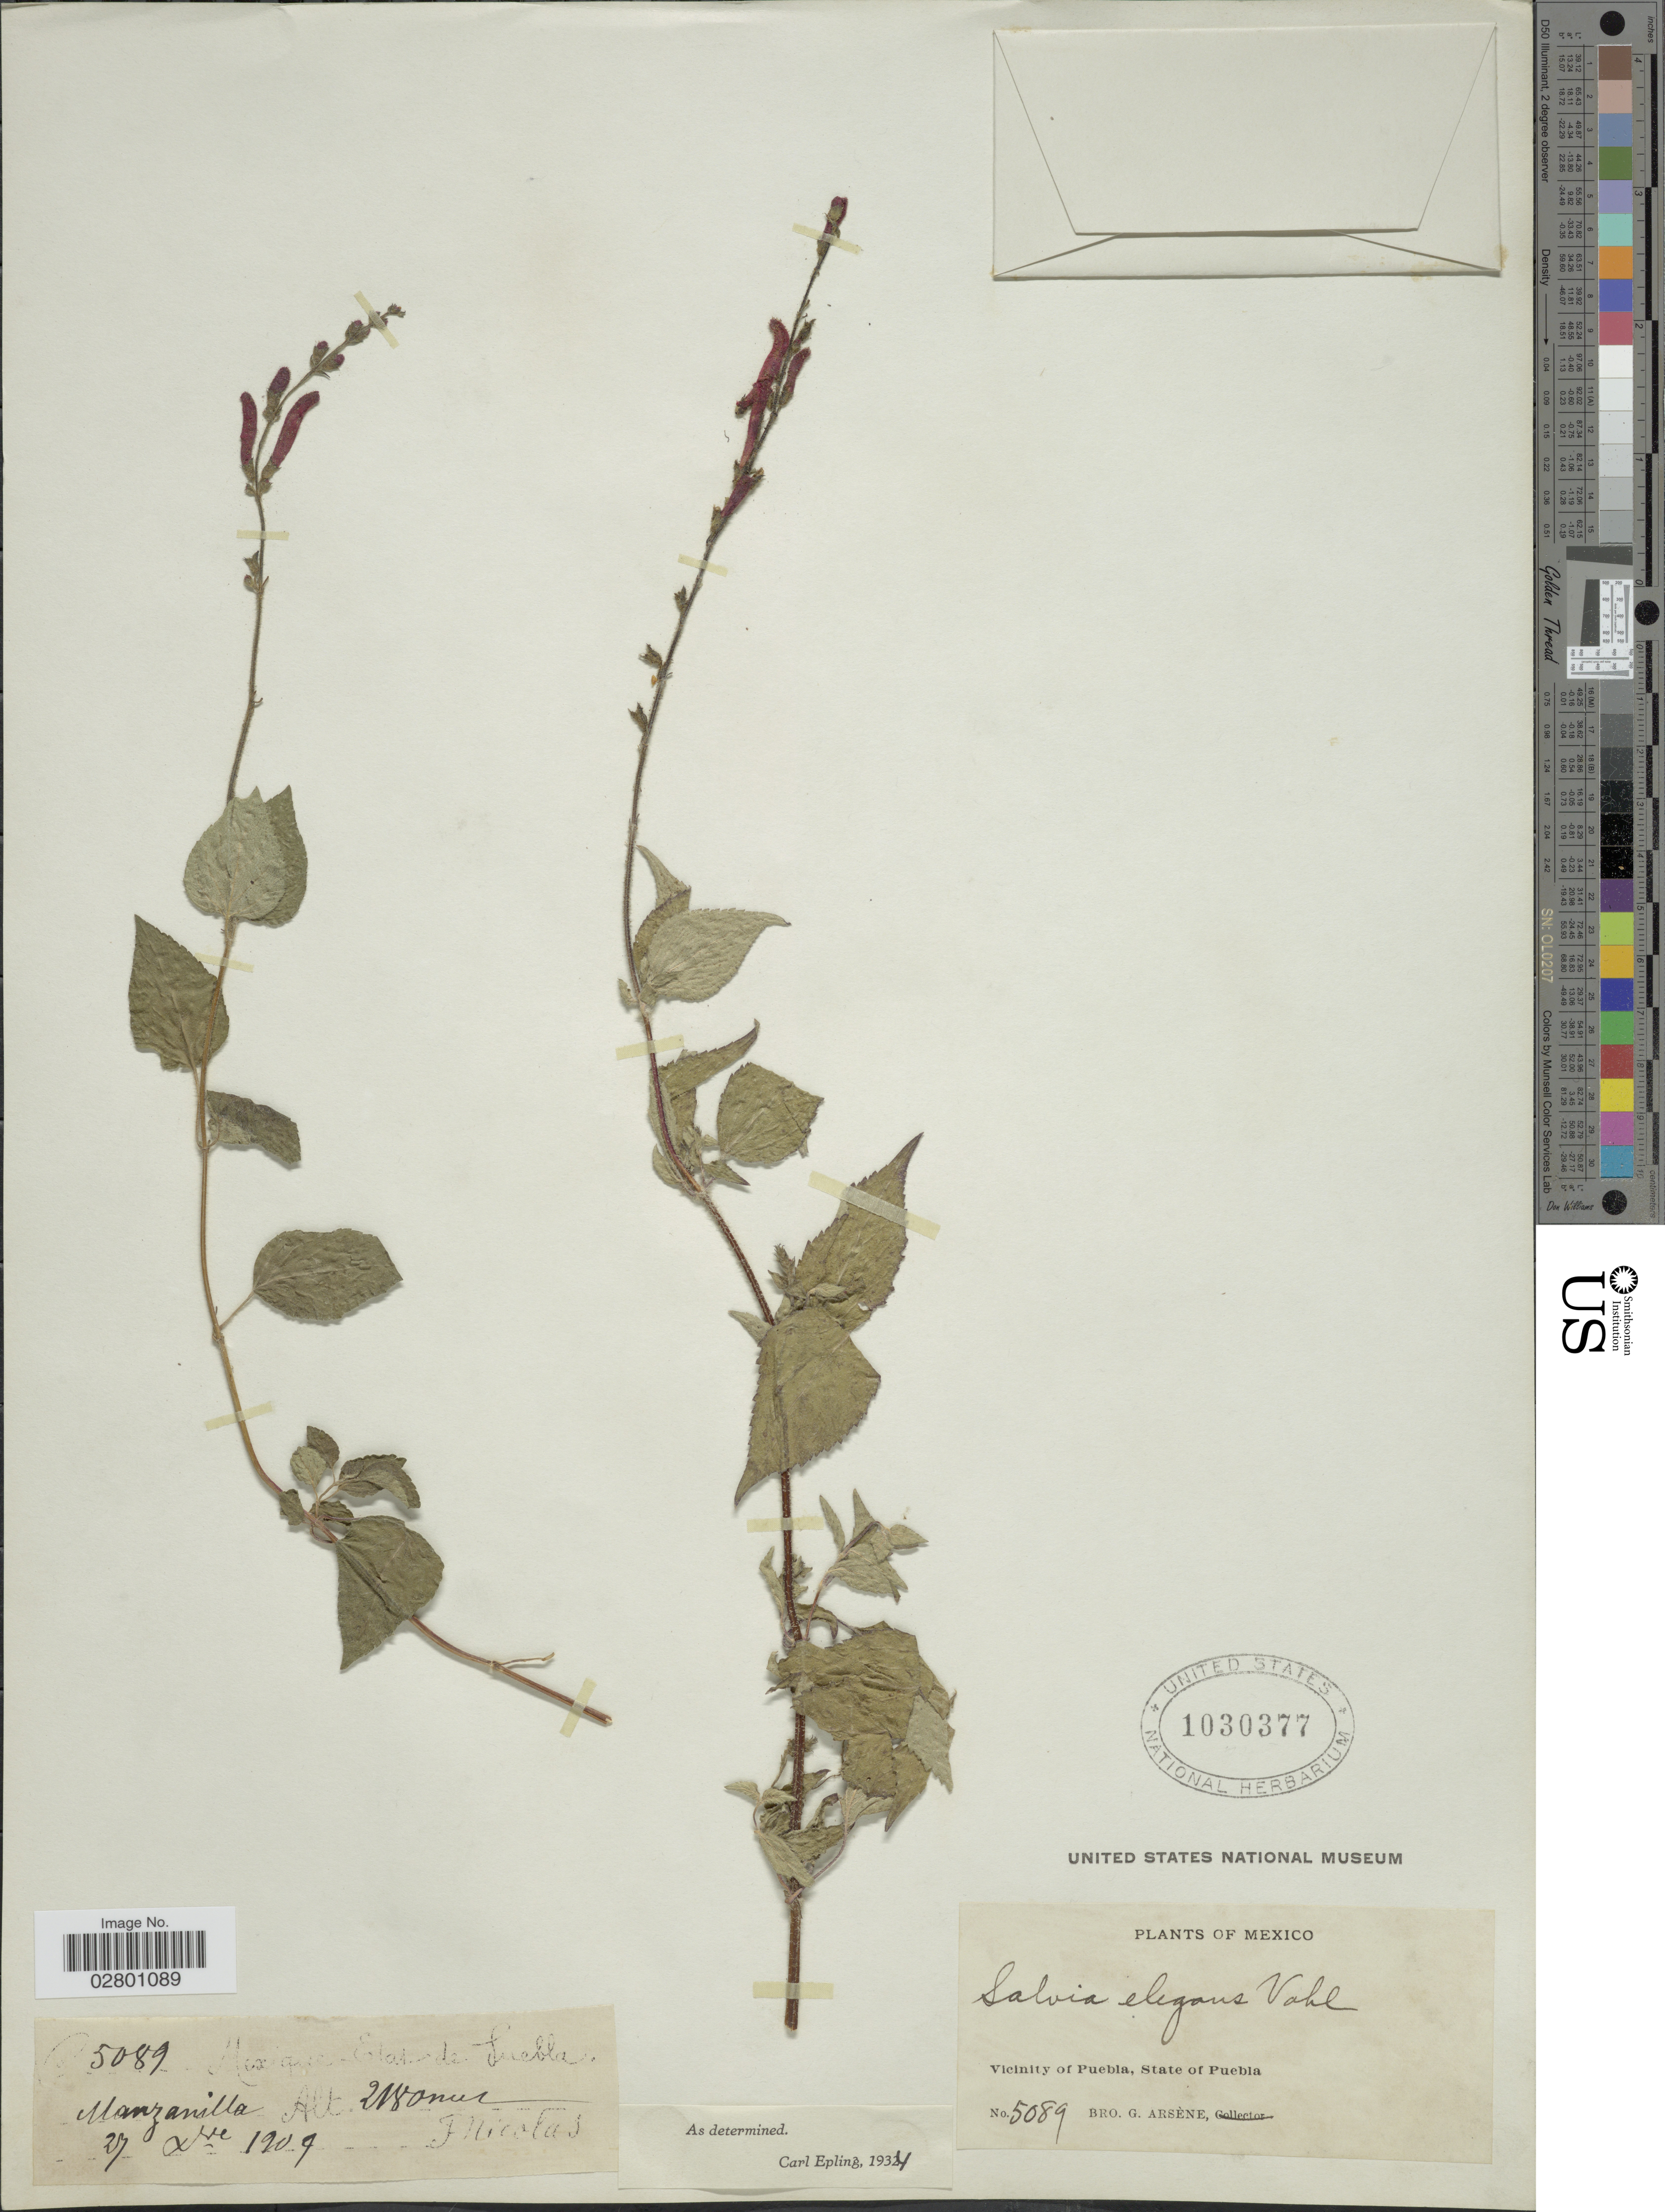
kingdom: Plantae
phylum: Tracheophyta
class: Magnoliopsida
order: Lamiales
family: Lamiaceae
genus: Salvia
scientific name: Salvia elegans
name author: Vahl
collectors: Bro. G. Arsène & F. Nicolas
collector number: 5089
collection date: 1909-12-27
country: Mexico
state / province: Puebla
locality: Manzanilla, Vicinity of Puebla.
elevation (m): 2180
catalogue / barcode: US 1030377